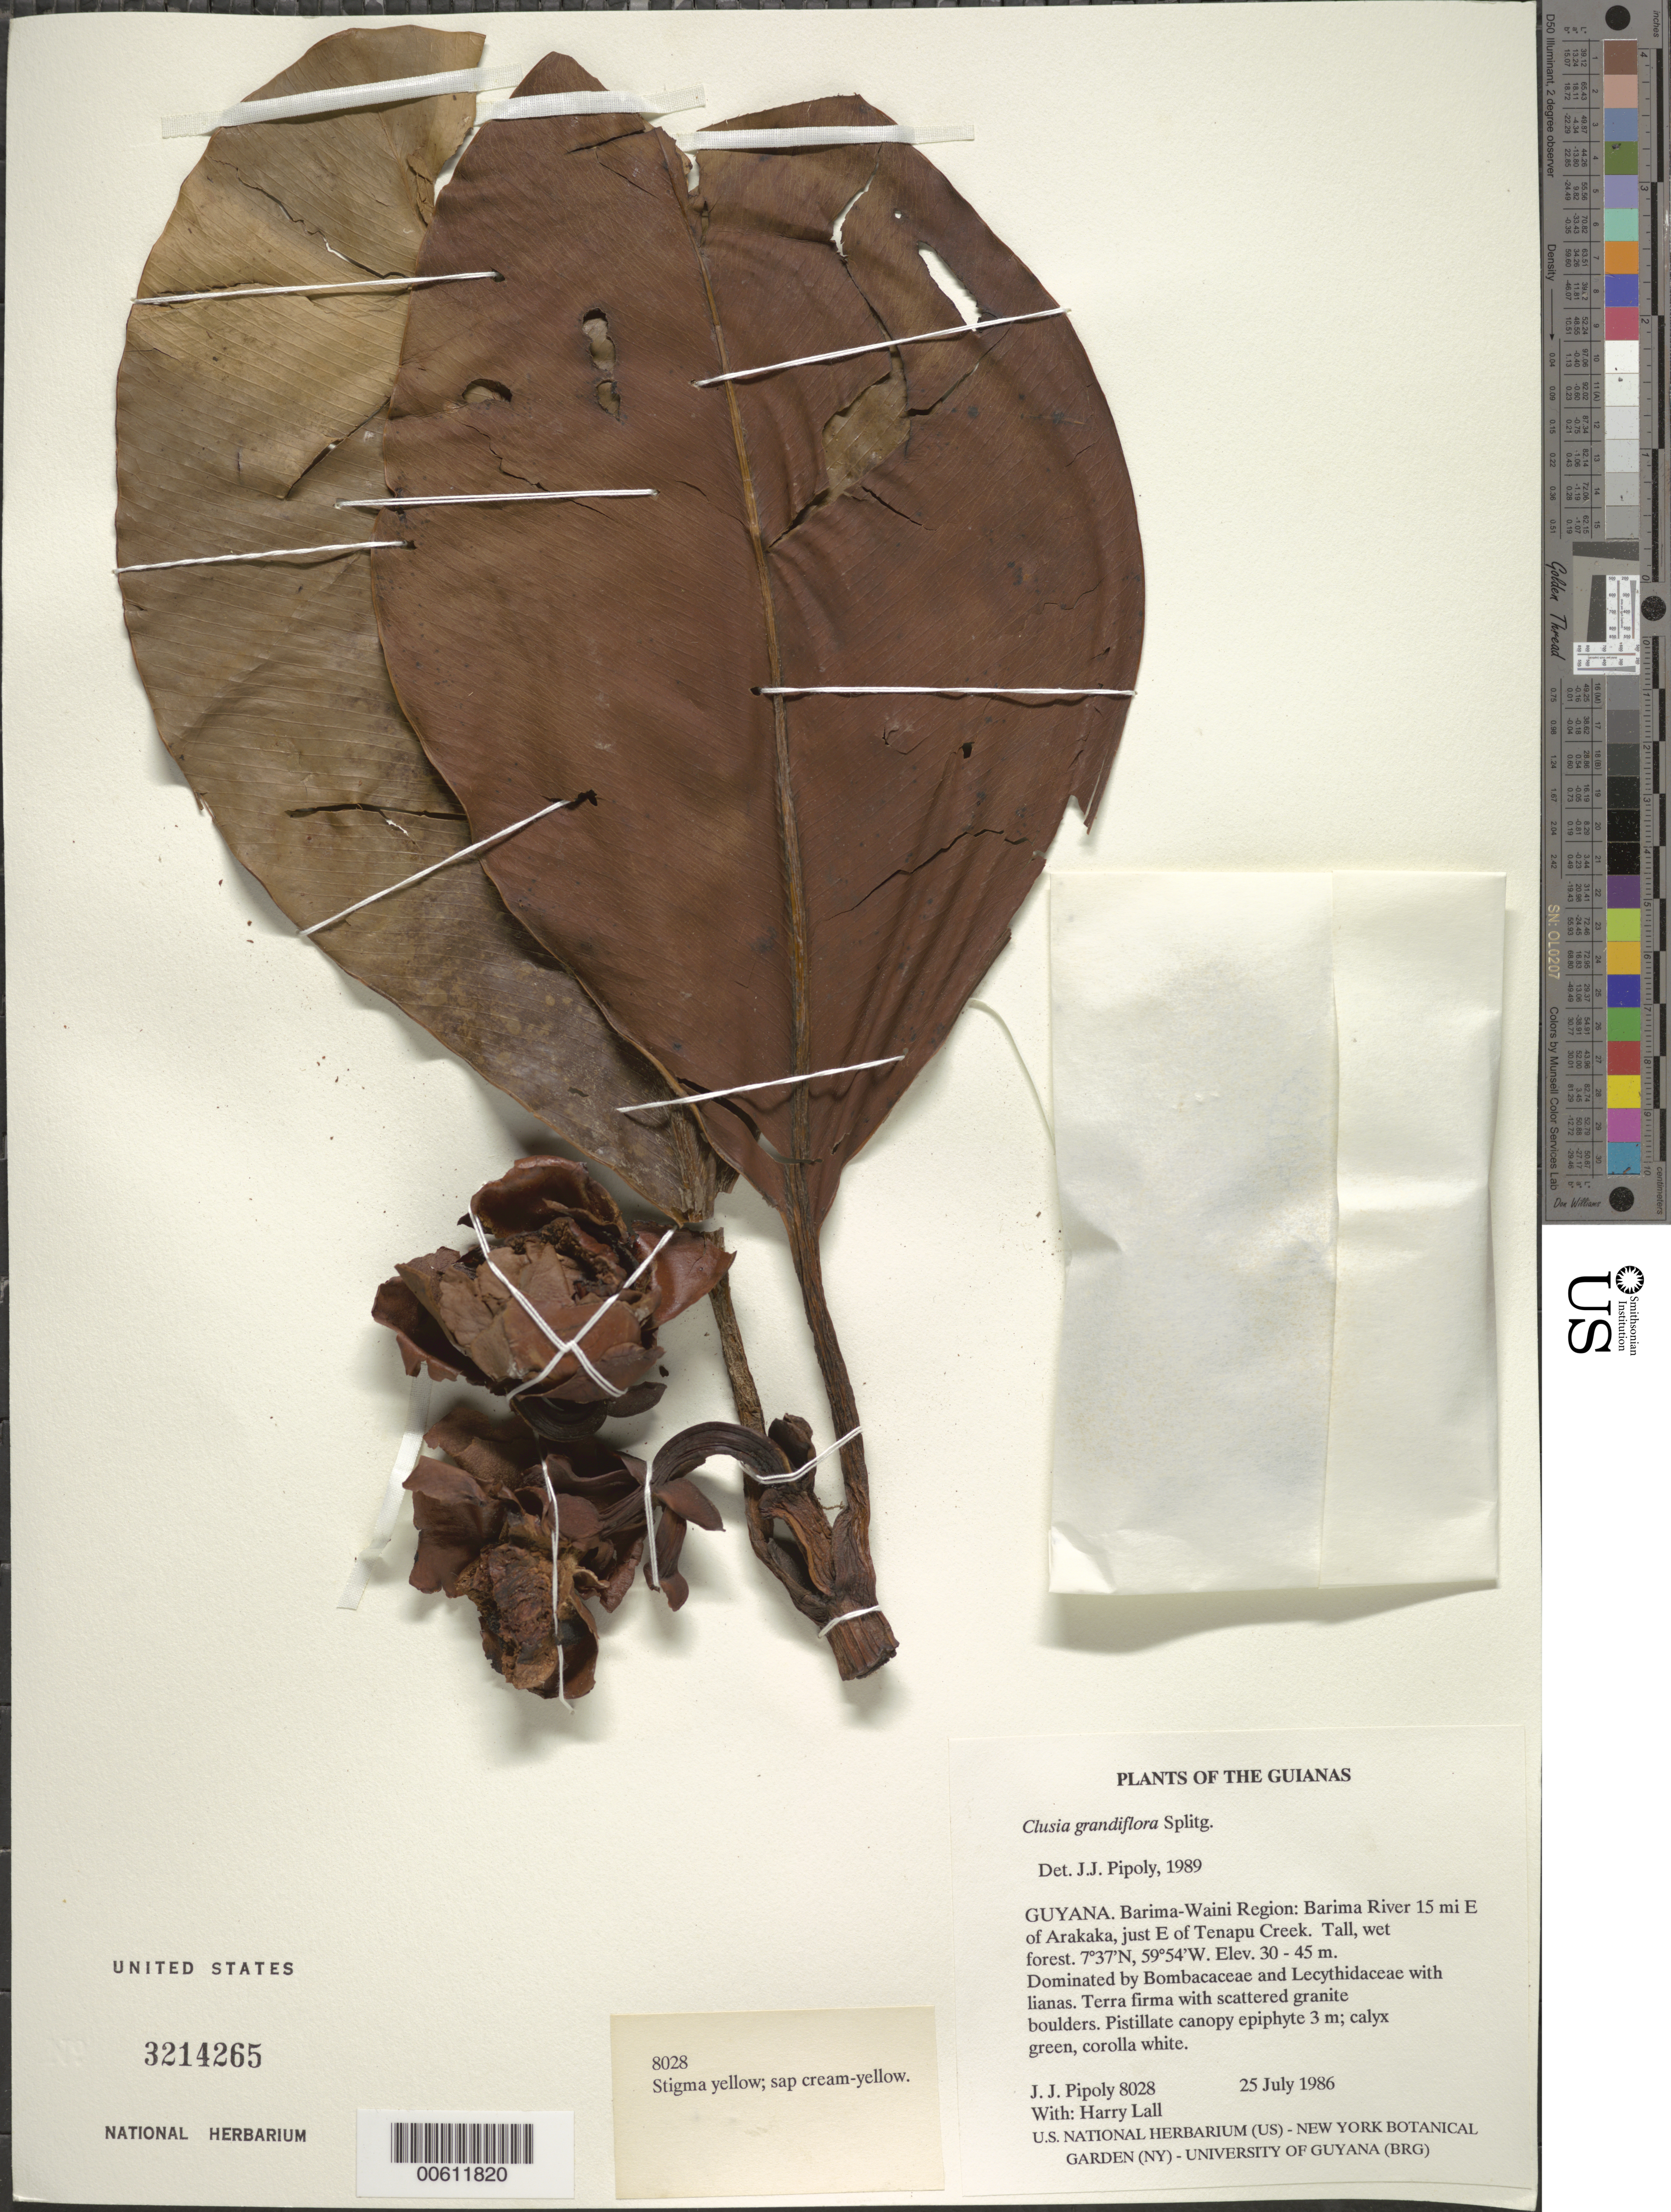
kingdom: Plantae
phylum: Tracheophyta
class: Magnoliopsida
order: Malpighiales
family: Clusiaceae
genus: Clusia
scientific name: Clusia grandiflora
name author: Splitg.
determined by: Pipoly, J. J., III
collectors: J. J. Pipoly & H. Lall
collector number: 8028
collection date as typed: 25 July 1986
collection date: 1986-07-25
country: Guyana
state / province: Barima-Waini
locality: Barima River 15 mi E of Arakaka, just E of Tenapu Creek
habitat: Tall, wet forest dominated by Bombacaceae and Lecythidaceae with lianas. Terra firma with scattered granite boulders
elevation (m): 30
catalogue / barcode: US 3214265